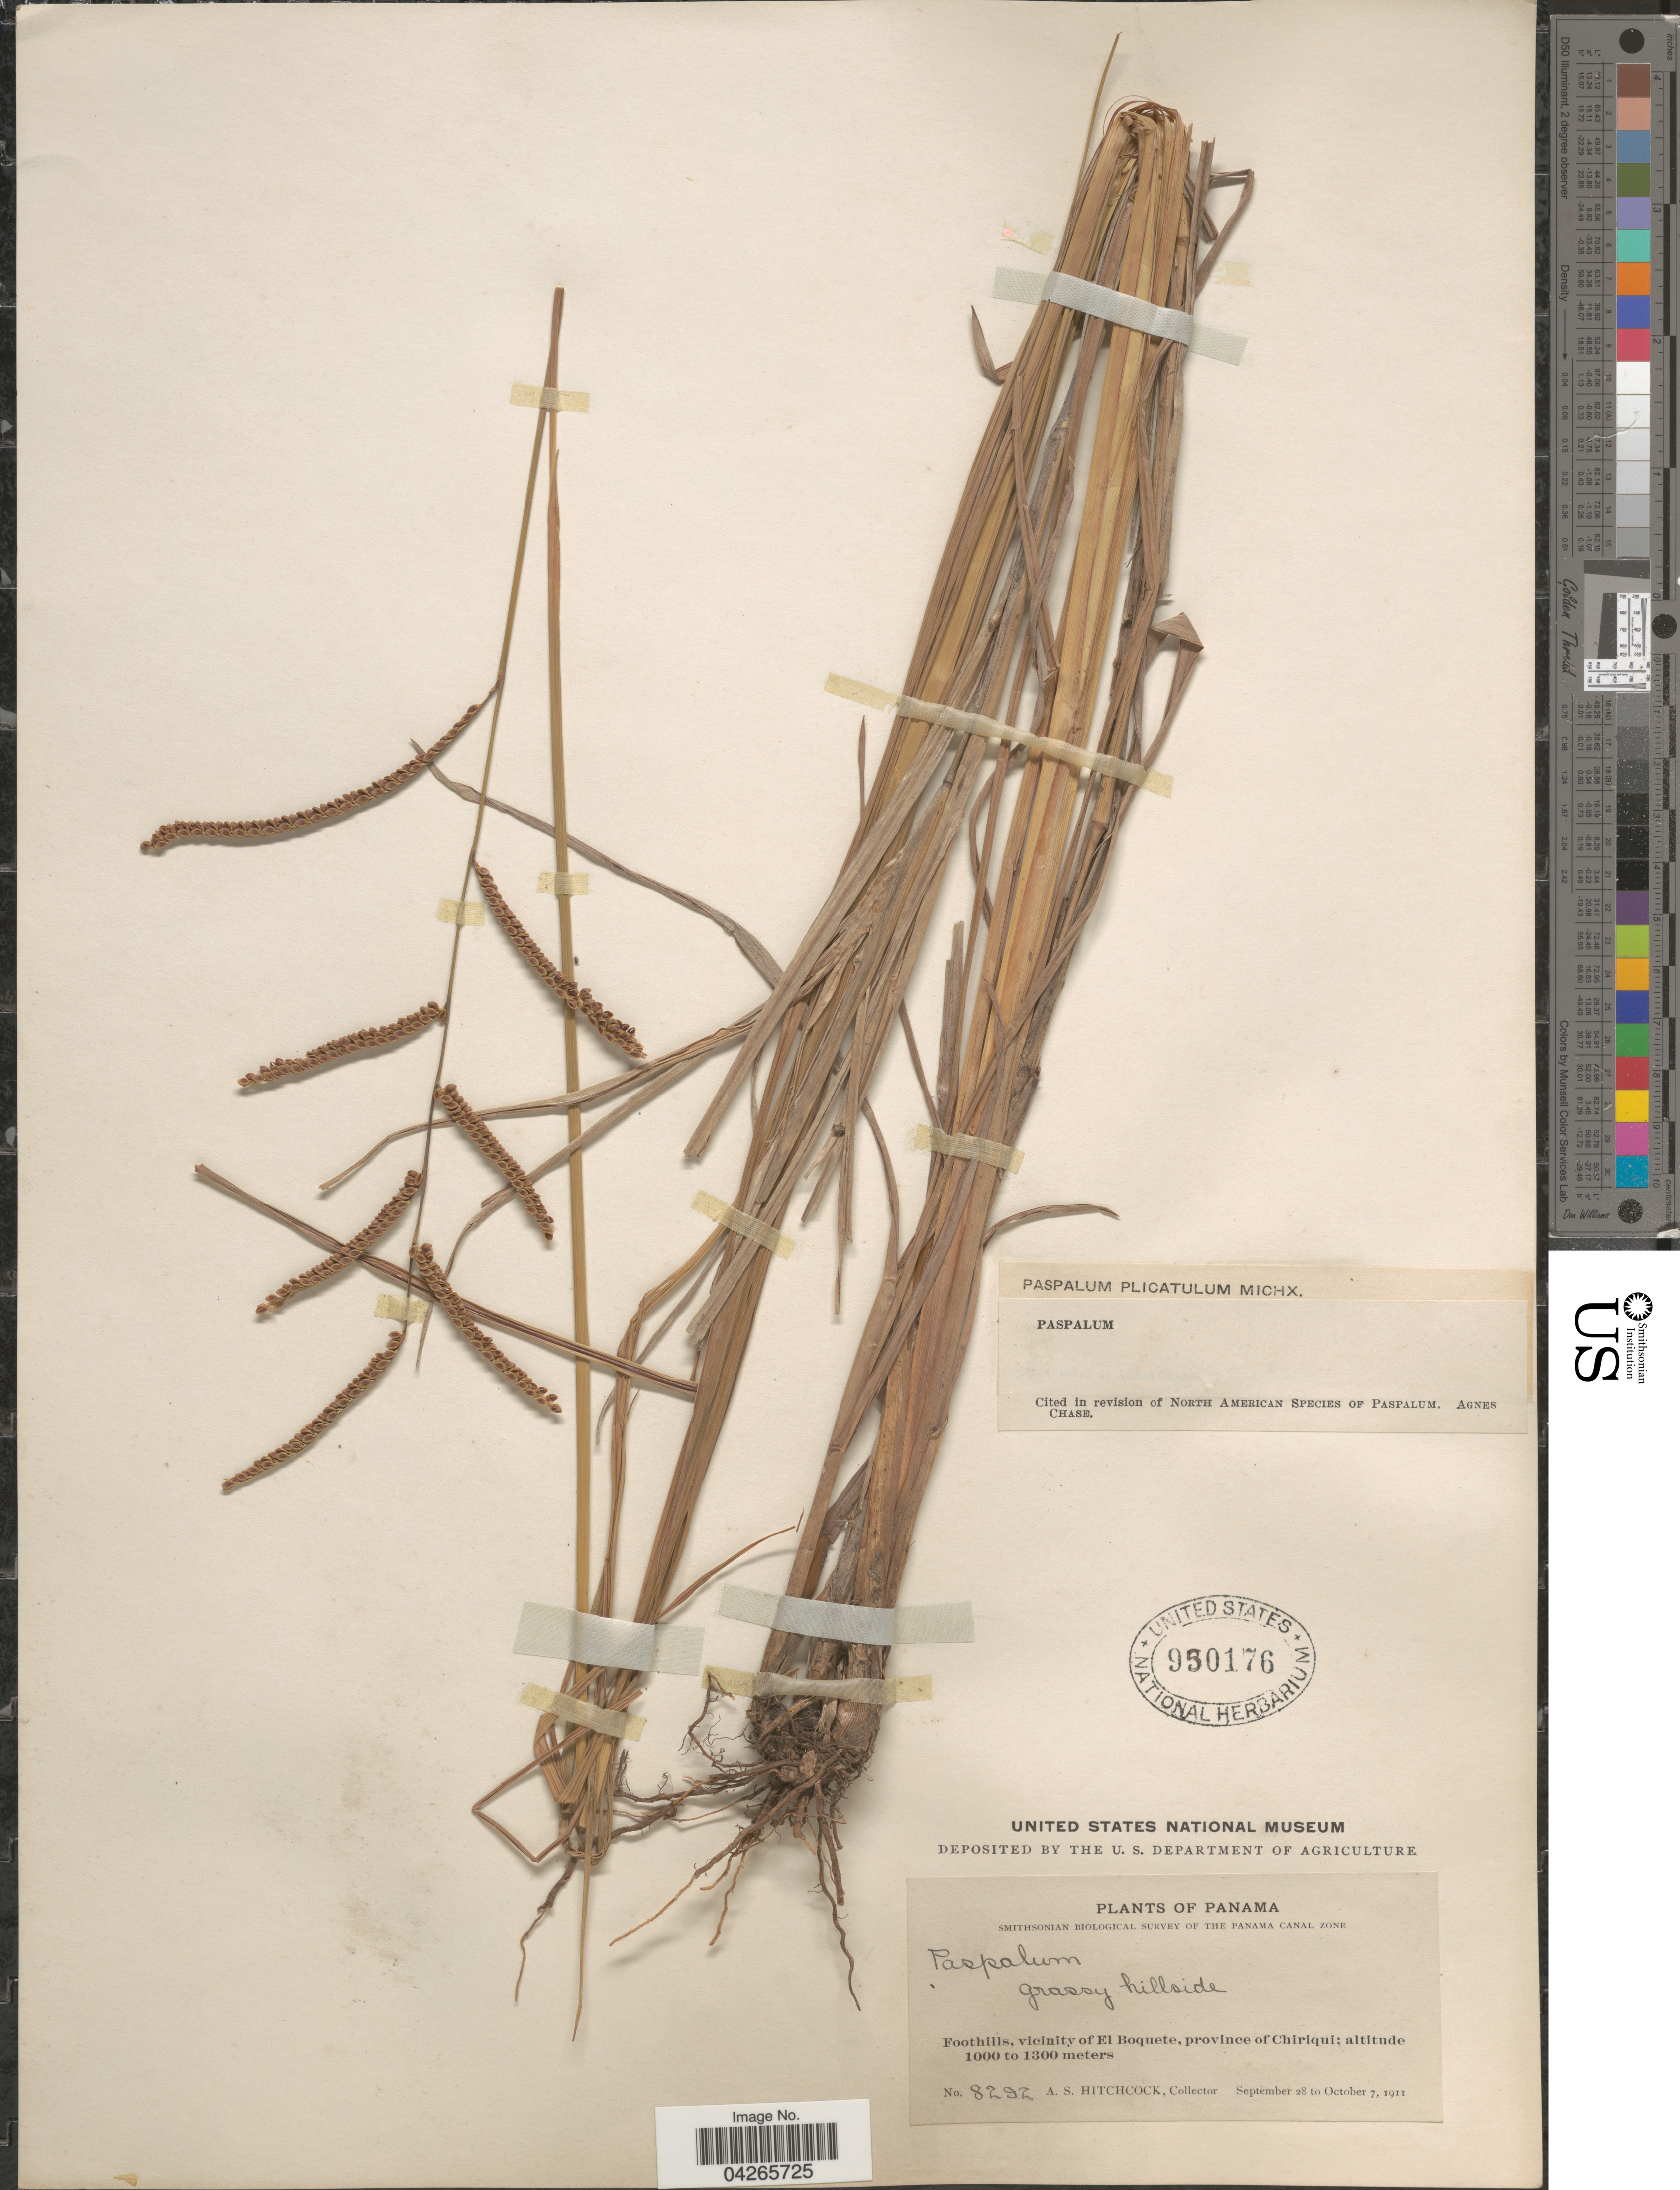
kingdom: Plantae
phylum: Tracheophyta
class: Liliopsida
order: Poales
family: Poaceae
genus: Paspalum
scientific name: Paspalum plicatulum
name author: Michx.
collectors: A. S. Hitchcock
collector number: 8292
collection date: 1911-09-28/1911-10-07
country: Panama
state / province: Chiriqui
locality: Smithsonian Biological Survey of the Panama Canal Zone. Foothills, vicinity of El Boquete.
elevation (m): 1000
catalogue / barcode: US 950176